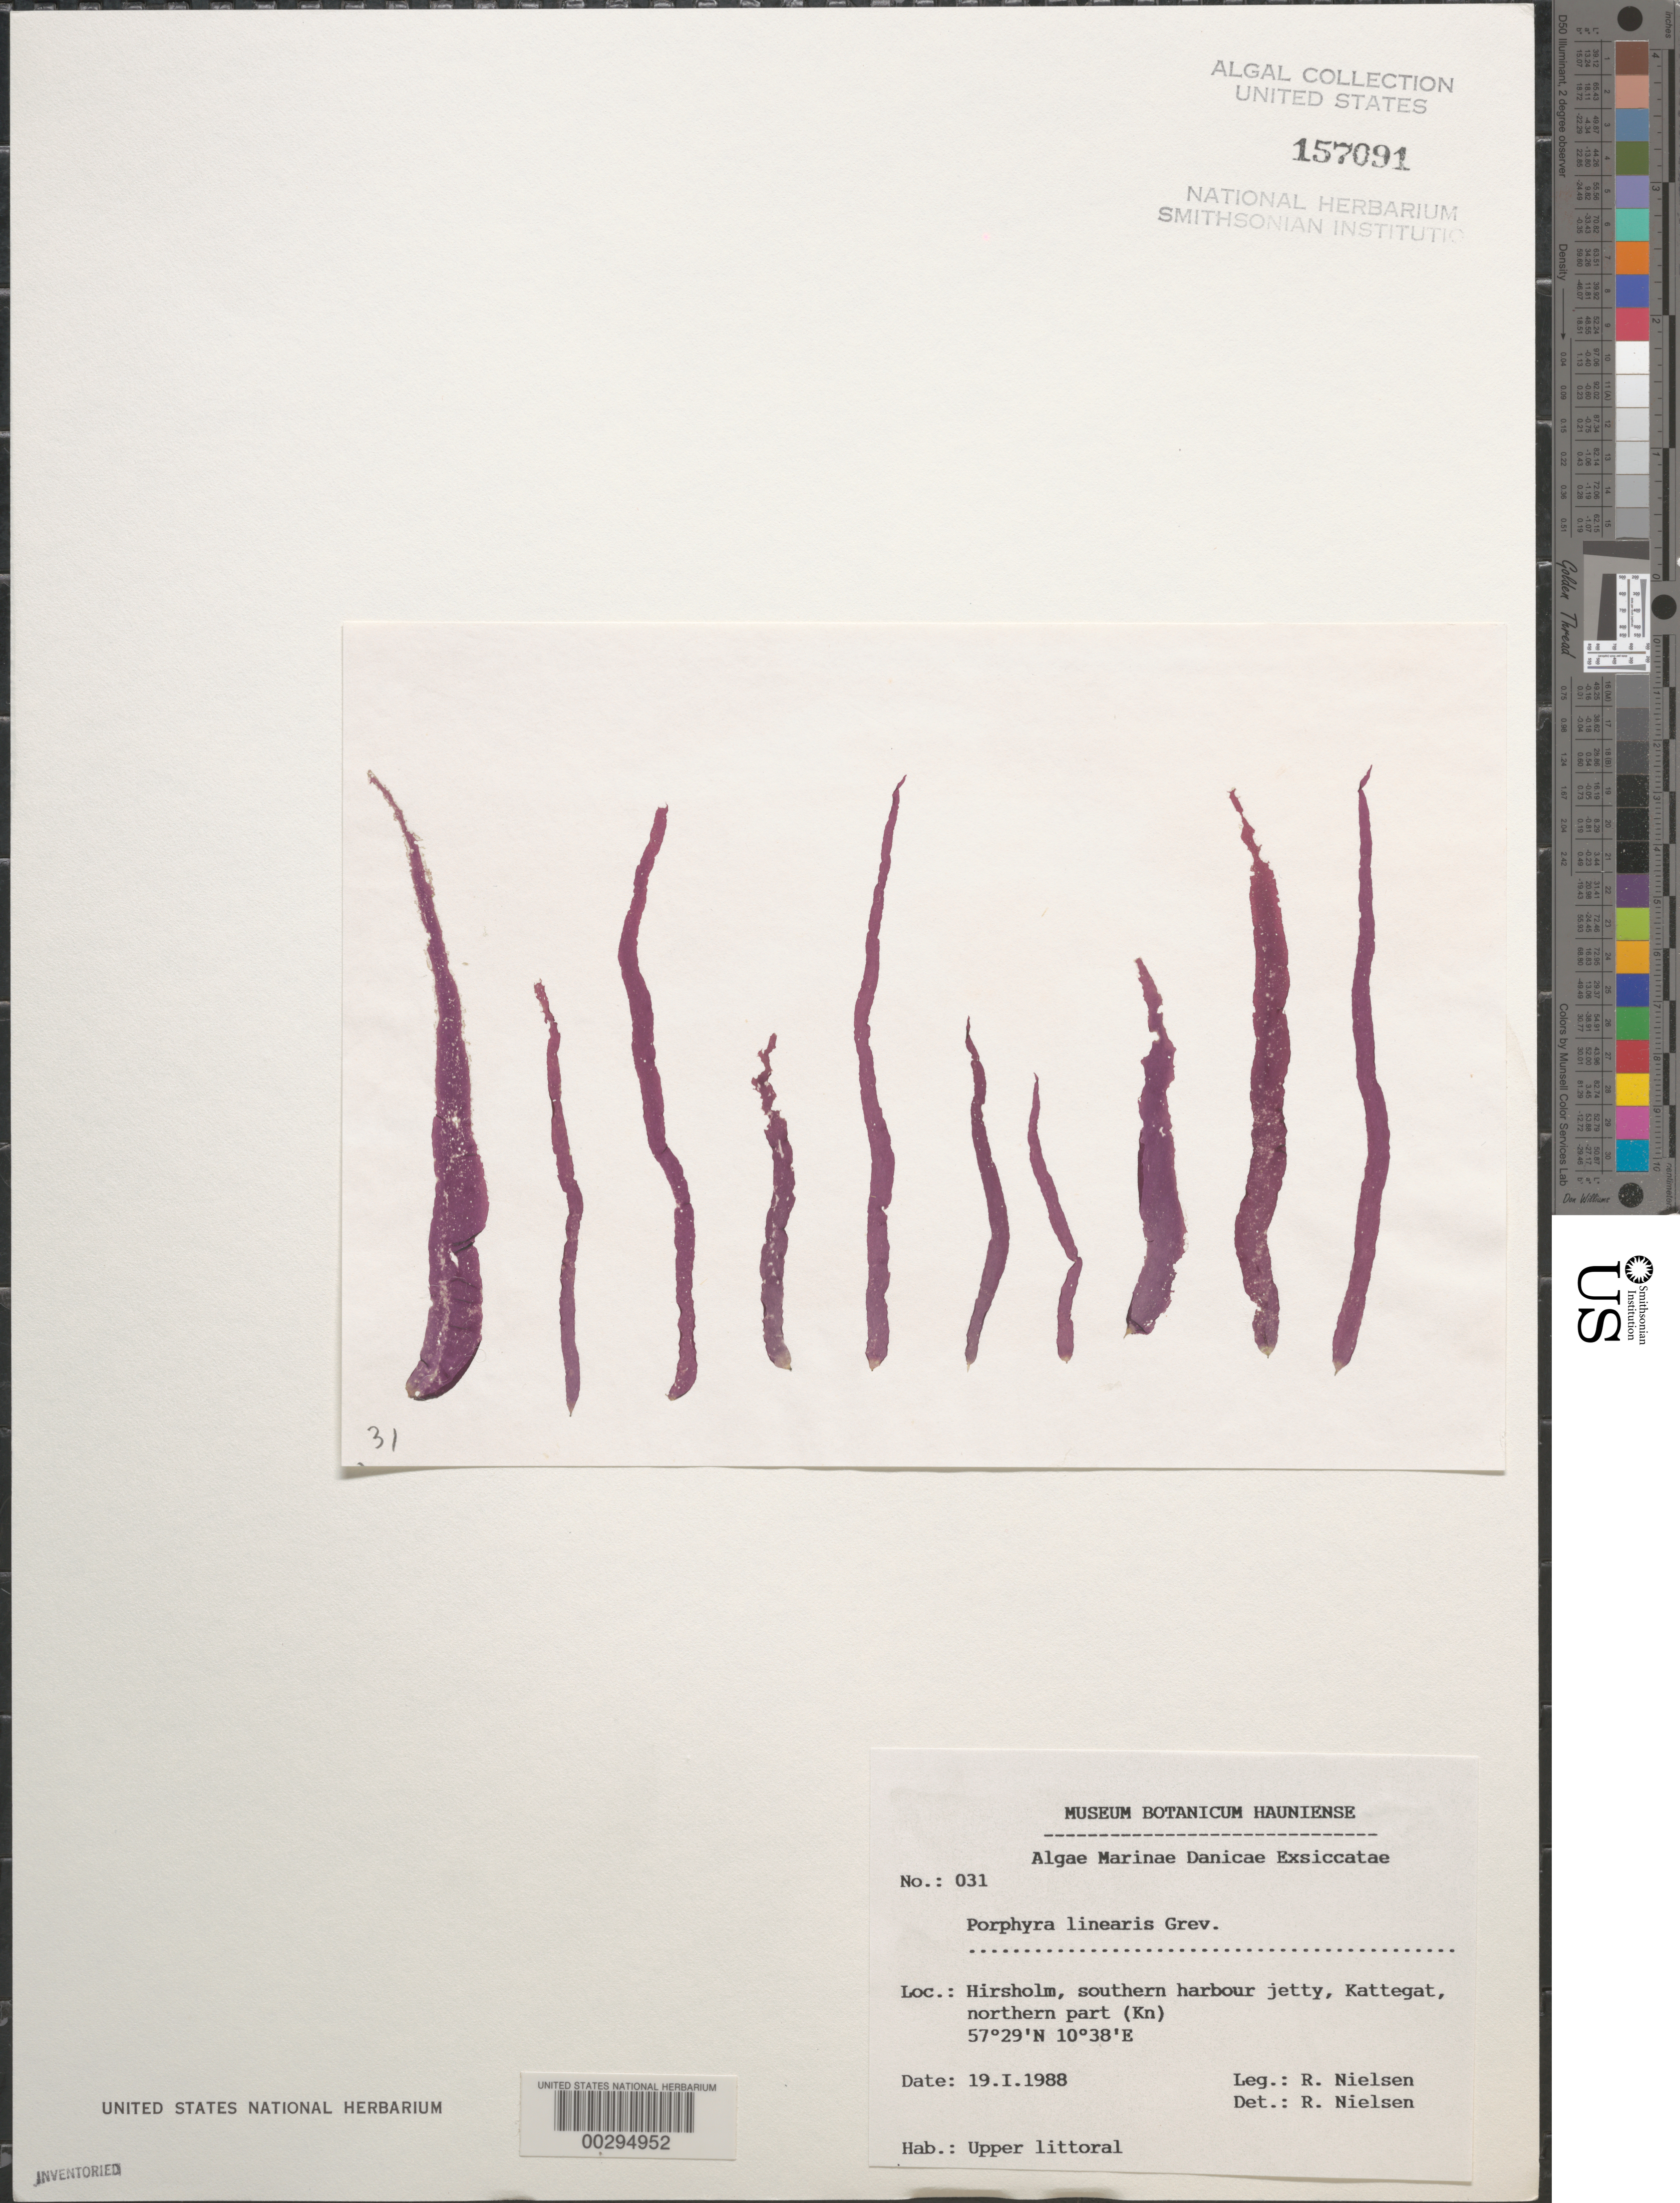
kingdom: Plantae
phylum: Rhodophyta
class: Bangiophyceae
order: Bangiales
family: Bangiaceae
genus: Porphyra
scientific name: Porphyra linearis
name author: Grev.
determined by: Nielsen, R.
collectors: R. Nielsen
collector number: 031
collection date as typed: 19 Jan 1988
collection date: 1988-01-19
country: Denmark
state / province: Nordjylland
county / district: Frederikshavn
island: Hirsholm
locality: Southern harbour jetty, Kattegat, northern part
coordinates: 57 29'N, 10 38'E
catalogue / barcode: US 157091